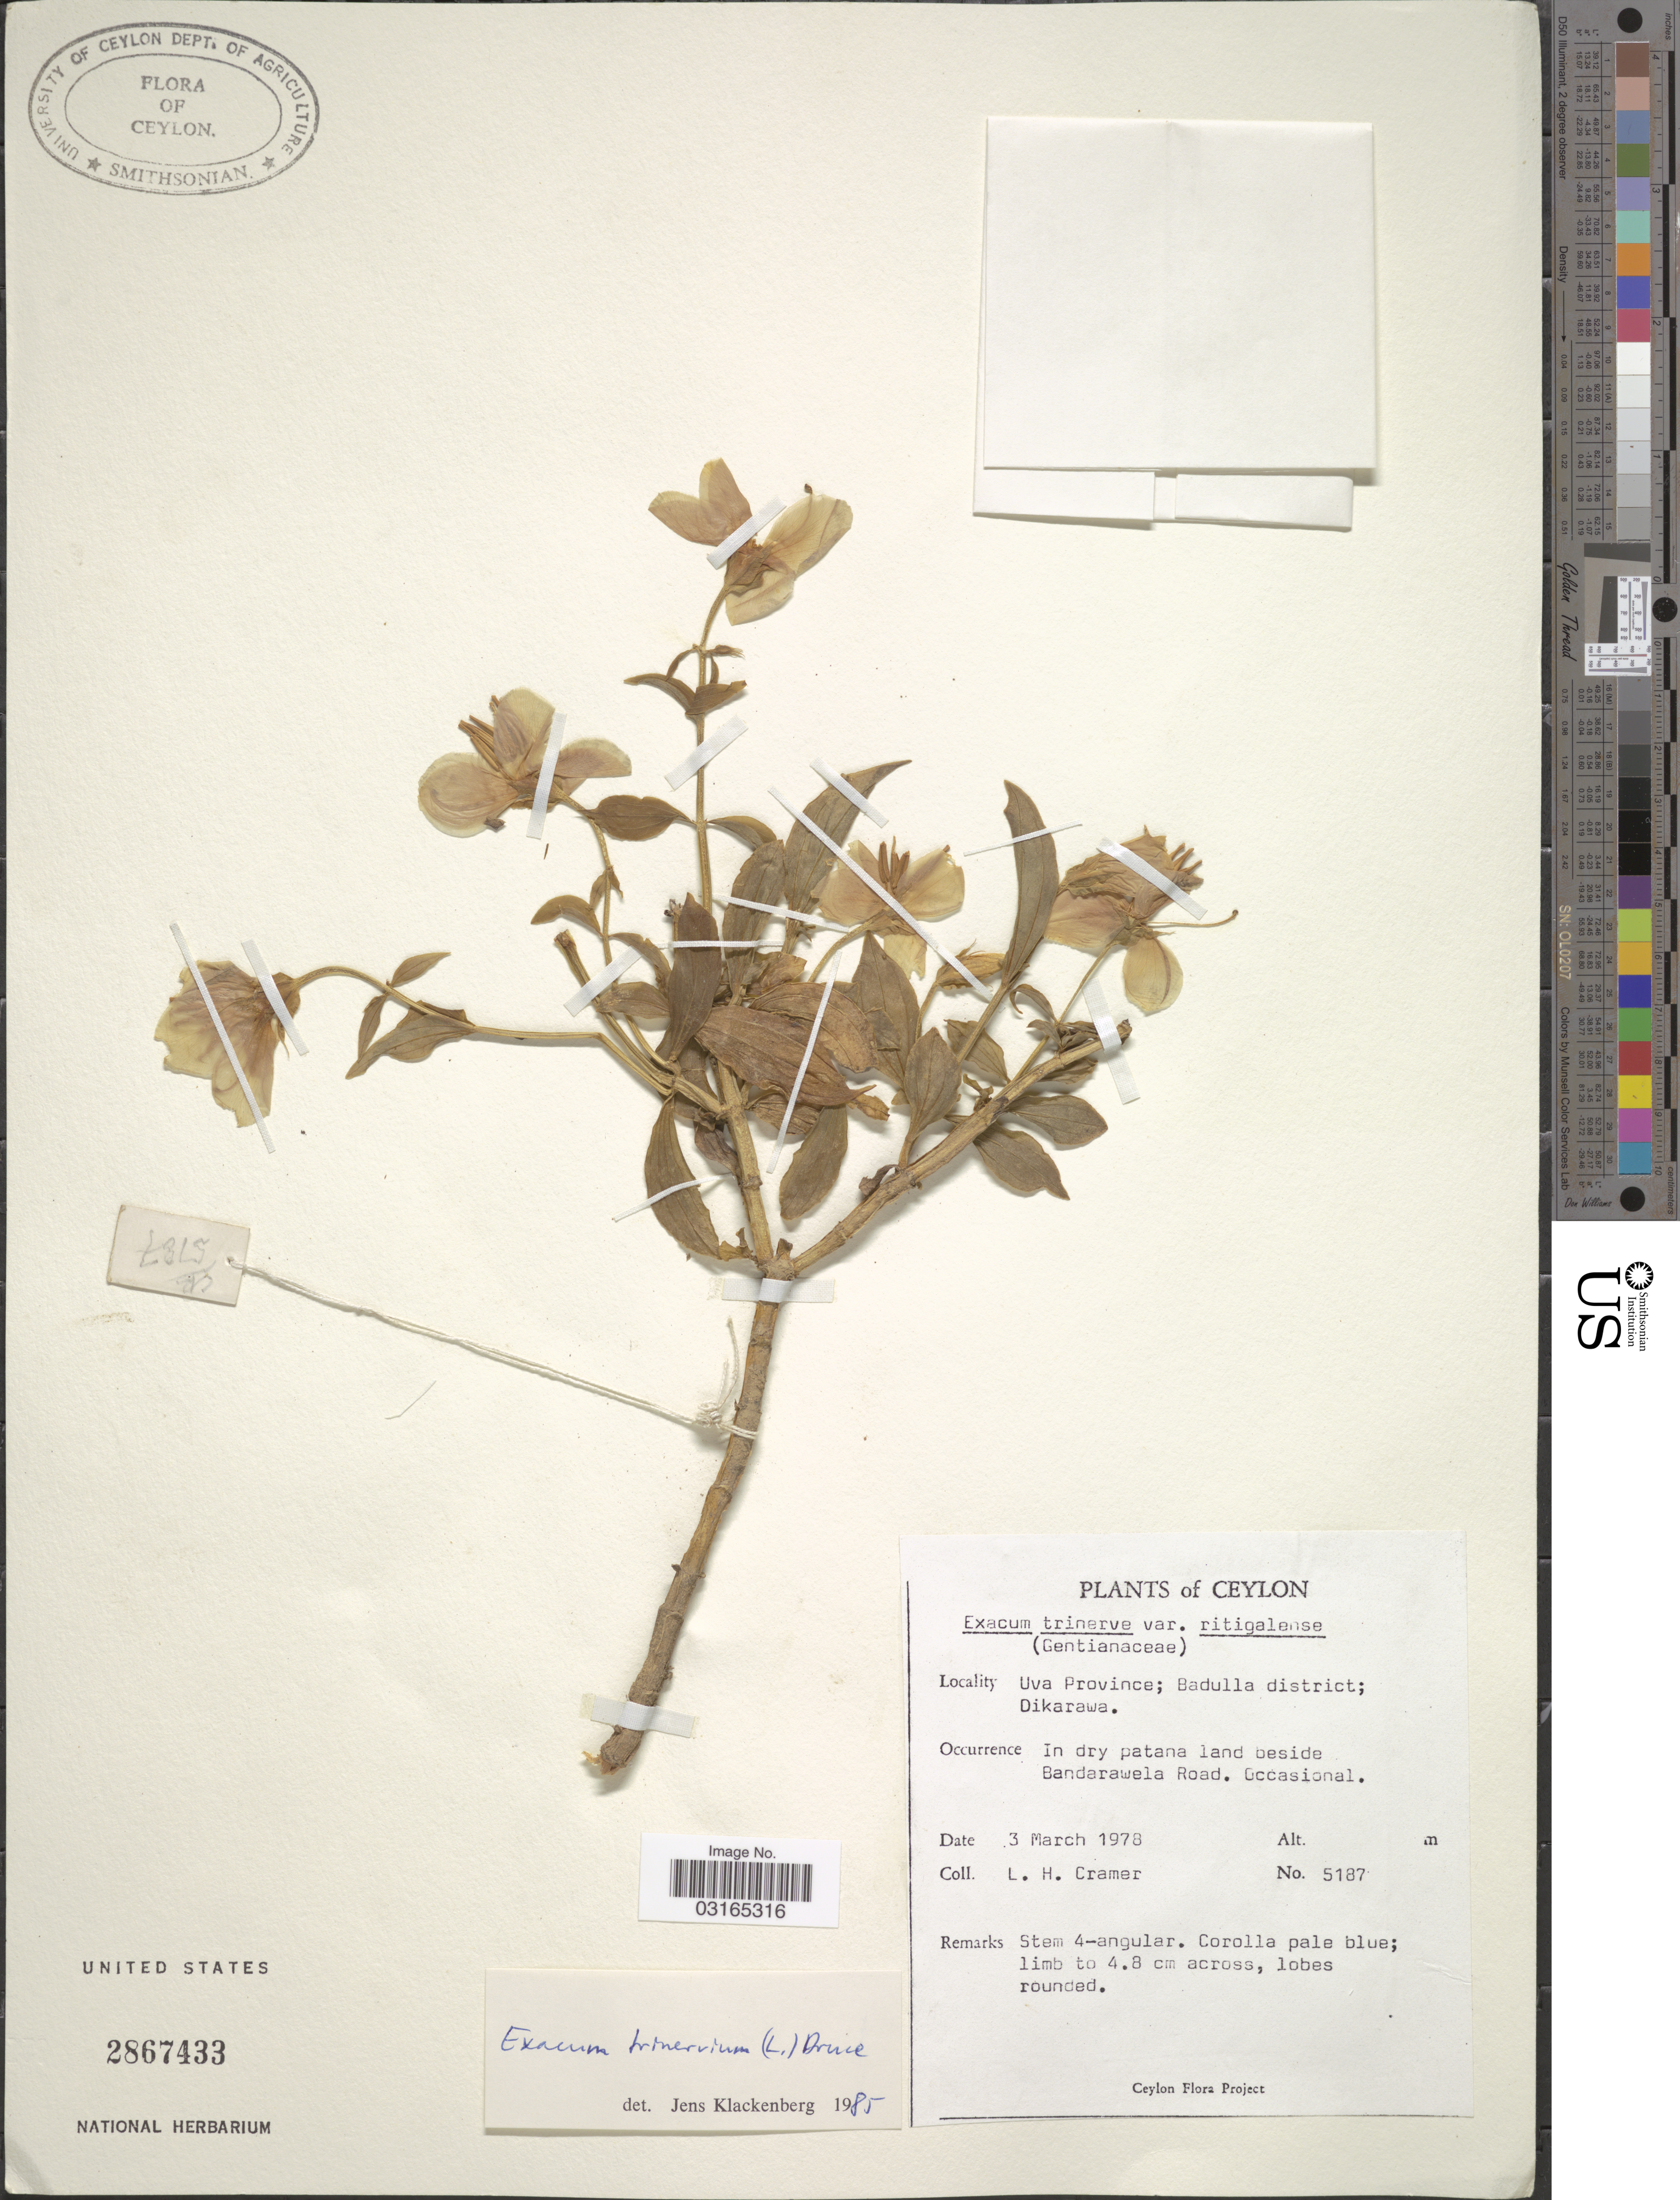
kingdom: Plantae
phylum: Tracheophyta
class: Magnoliopsida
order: Gentianales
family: Gentianaceae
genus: Exacum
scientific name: Exacum trinervium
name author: (L.) Druce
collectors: L. H. Cramer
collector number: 5187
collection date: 1978-03-03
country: Sri Lanka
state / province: Uva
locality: Ceylon. Badulla district; Dikarawa. In dry patana land beside Bandarawela Road.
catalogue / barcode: US 2867433